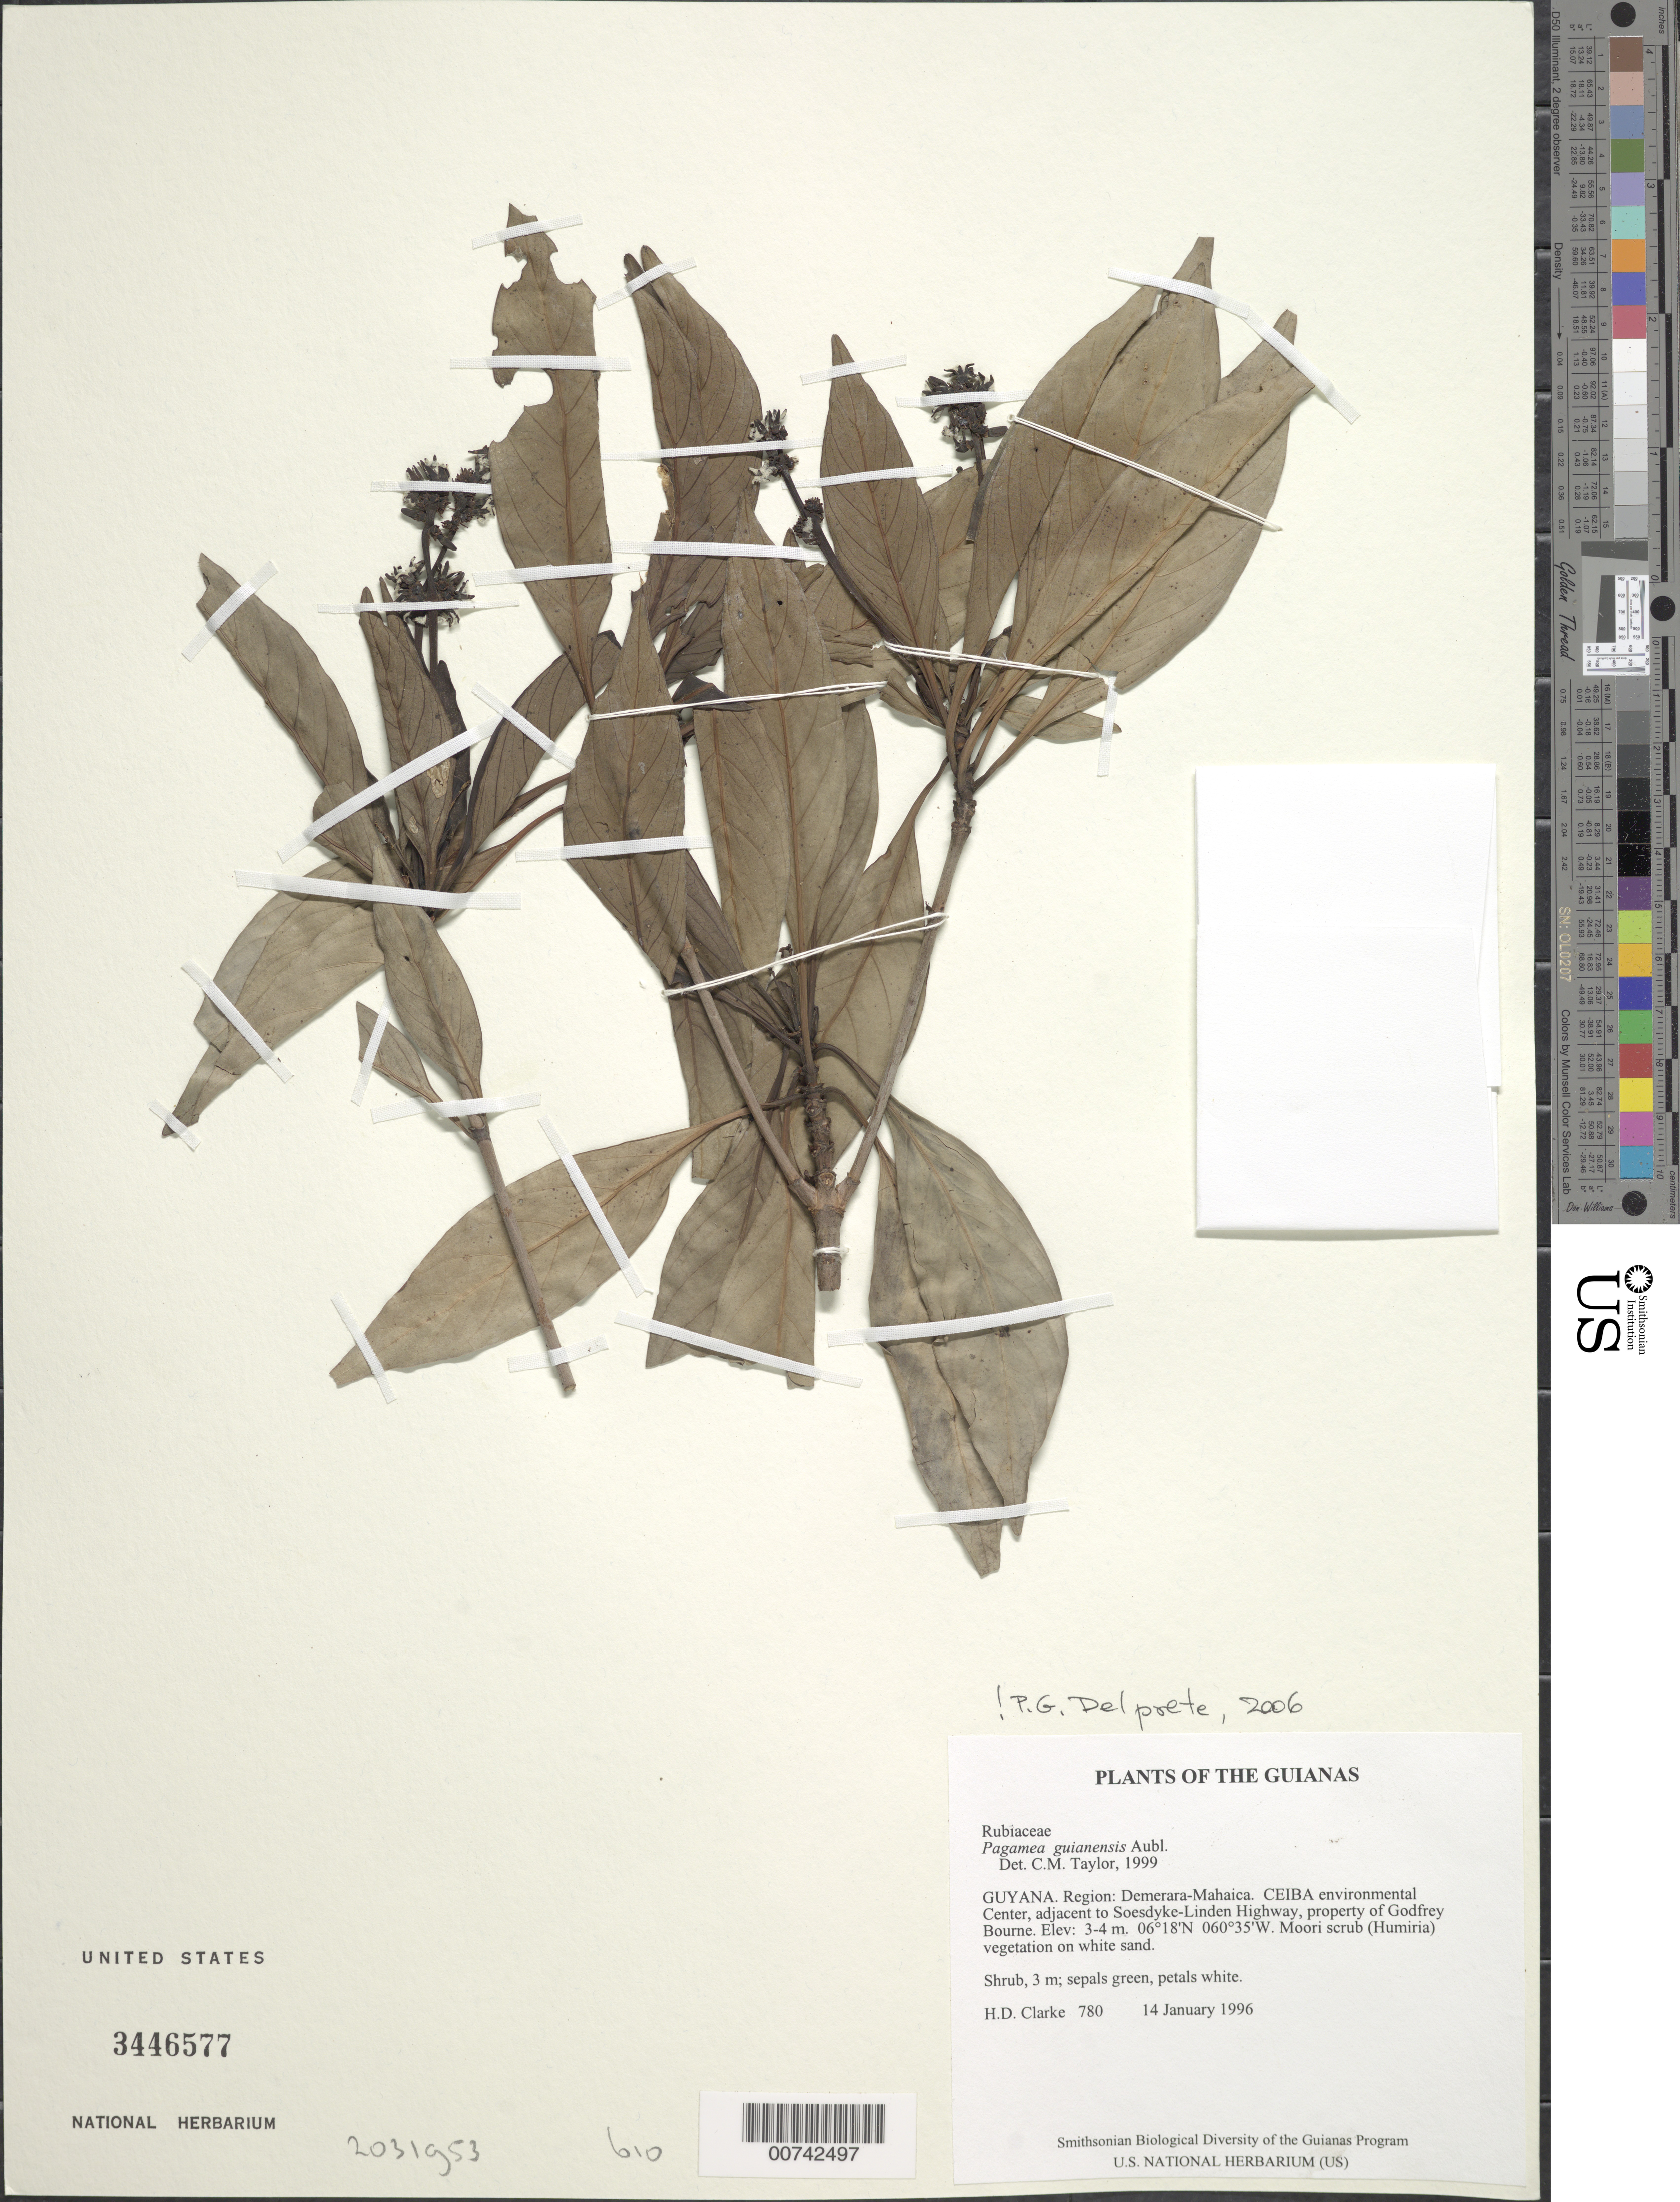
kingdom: Plantae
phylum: Tracheophyta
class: Magnoliopsida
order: Gentianales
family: Rubiaceae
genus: Pagamea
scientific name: Pagamea guianensis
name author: Aubl.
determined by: Delprete, P. G., Herb. de Guyane Cay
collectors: H. D. Clarke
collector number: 780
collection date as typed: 14 January 1996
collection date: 1996-01-14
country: Guyana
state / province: Demerara-Mahaica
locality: CEIBA Environmental Center, adjacent to Soesdyke-Linden Highway, property of Godfrey Bourne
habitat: Moori scrub (Humiria) vegetation on white sand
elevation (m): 3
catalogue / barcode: US 3446577